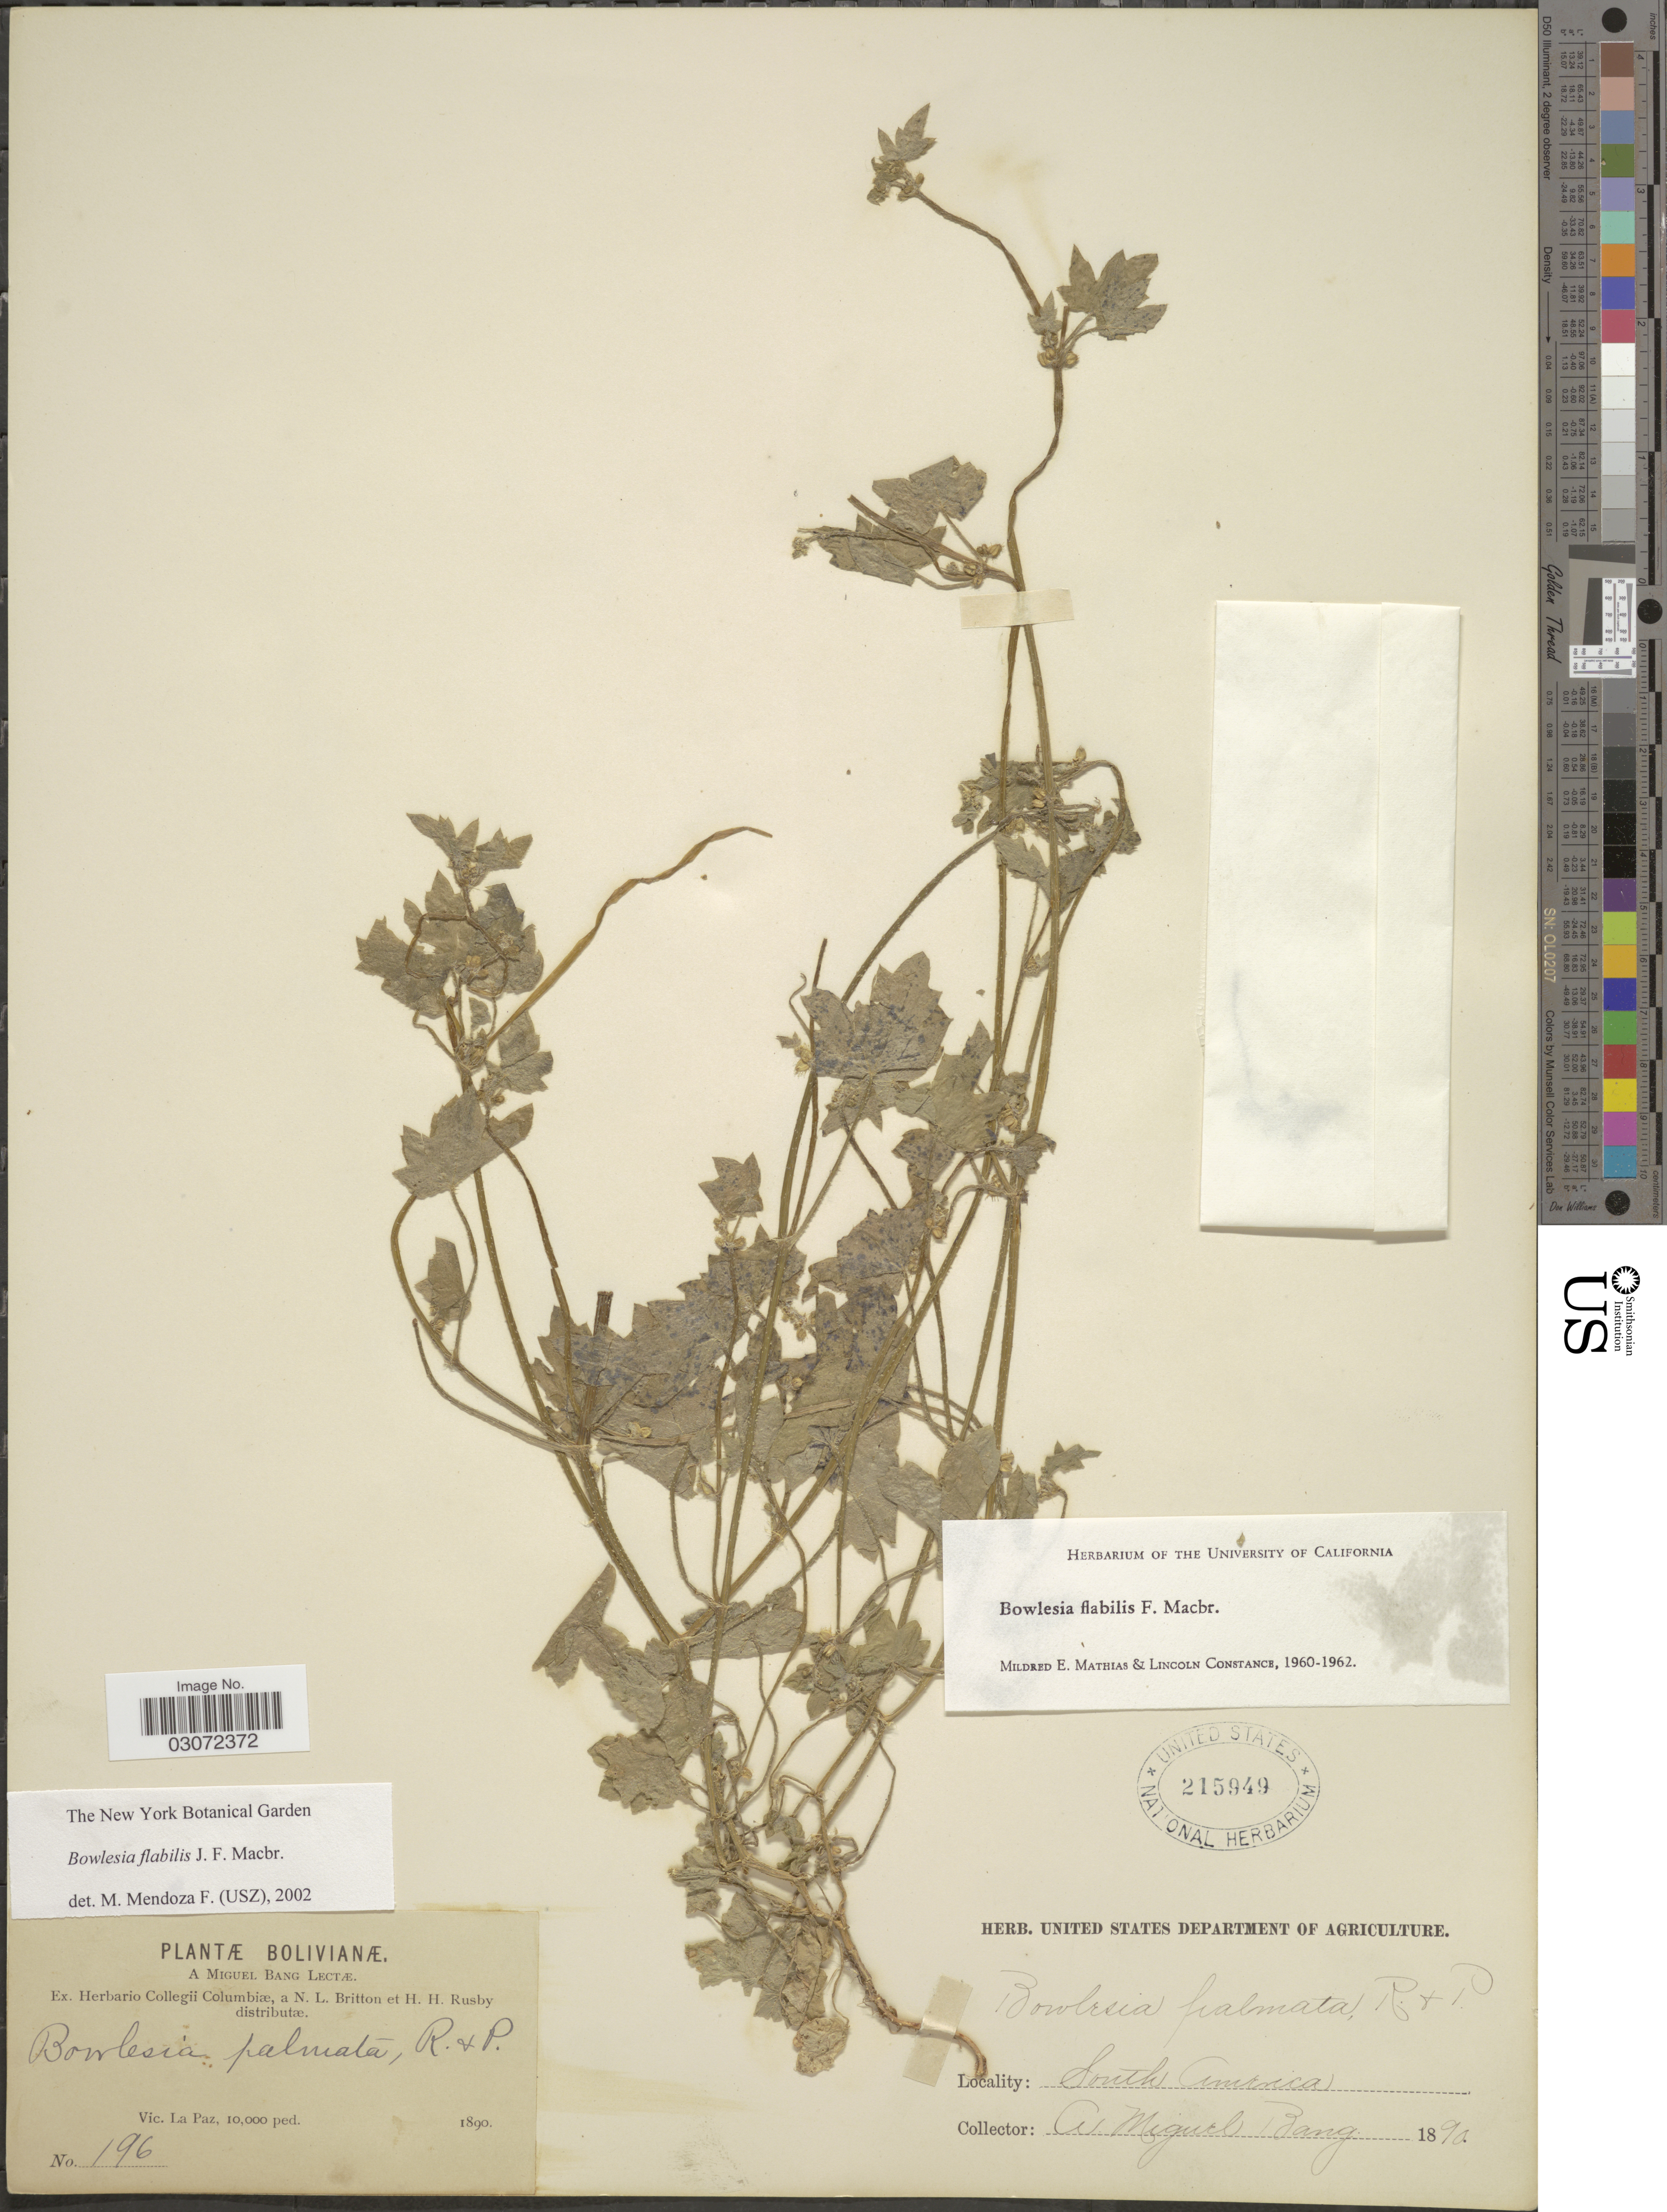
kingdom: Plantae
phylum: Tracheophyta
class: Magnoliopsida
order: Apiales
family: Apiaceae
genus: Bowlesia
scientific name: Bowlesia flabilis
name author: J.F. Macbr.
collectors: M. Bang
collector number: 196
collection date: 1890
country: Bolivia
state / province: La Paz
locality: Vic. La Paz.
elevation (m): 3048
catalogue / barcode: US 215949